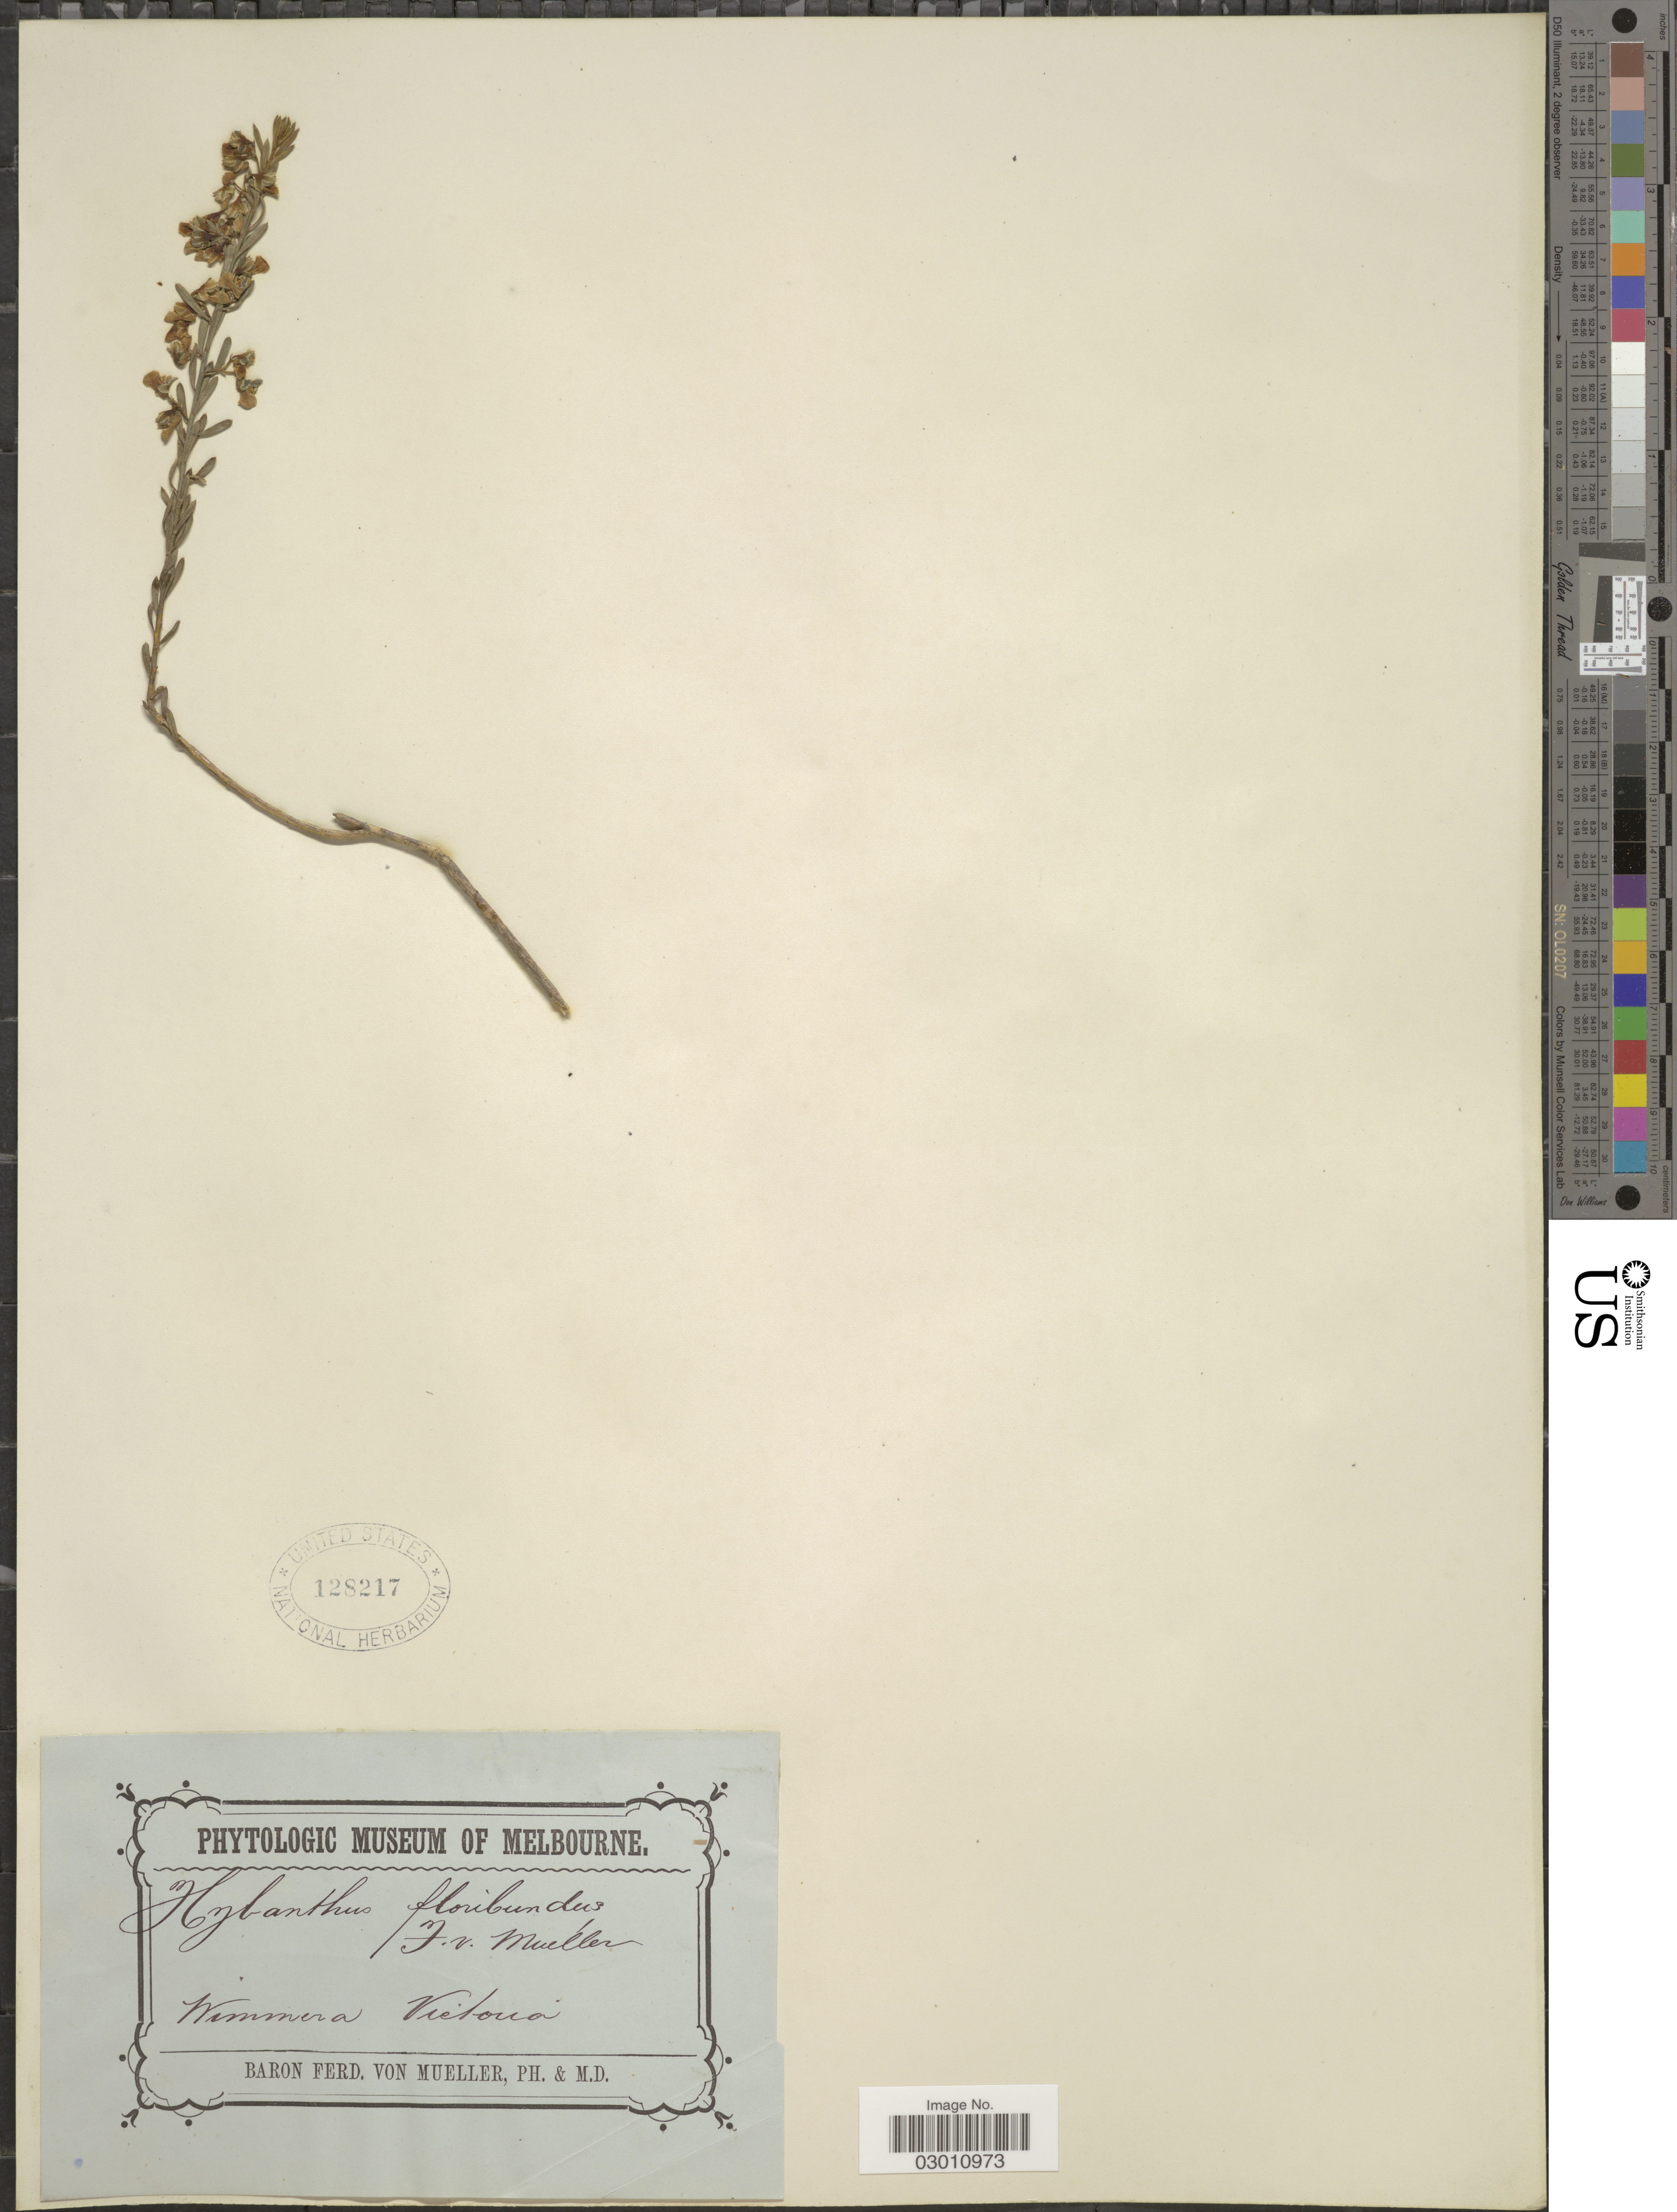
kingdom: Plantae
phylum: Tracheophyta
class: Magnoliopsida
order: Malpighiales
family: Violaceae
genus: Pigea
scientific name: Pigea floribunda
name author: Lindl.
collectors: F. von Mueller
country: Australia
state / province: Victoria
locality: Wimmera Victoria.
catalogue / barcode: US 128217